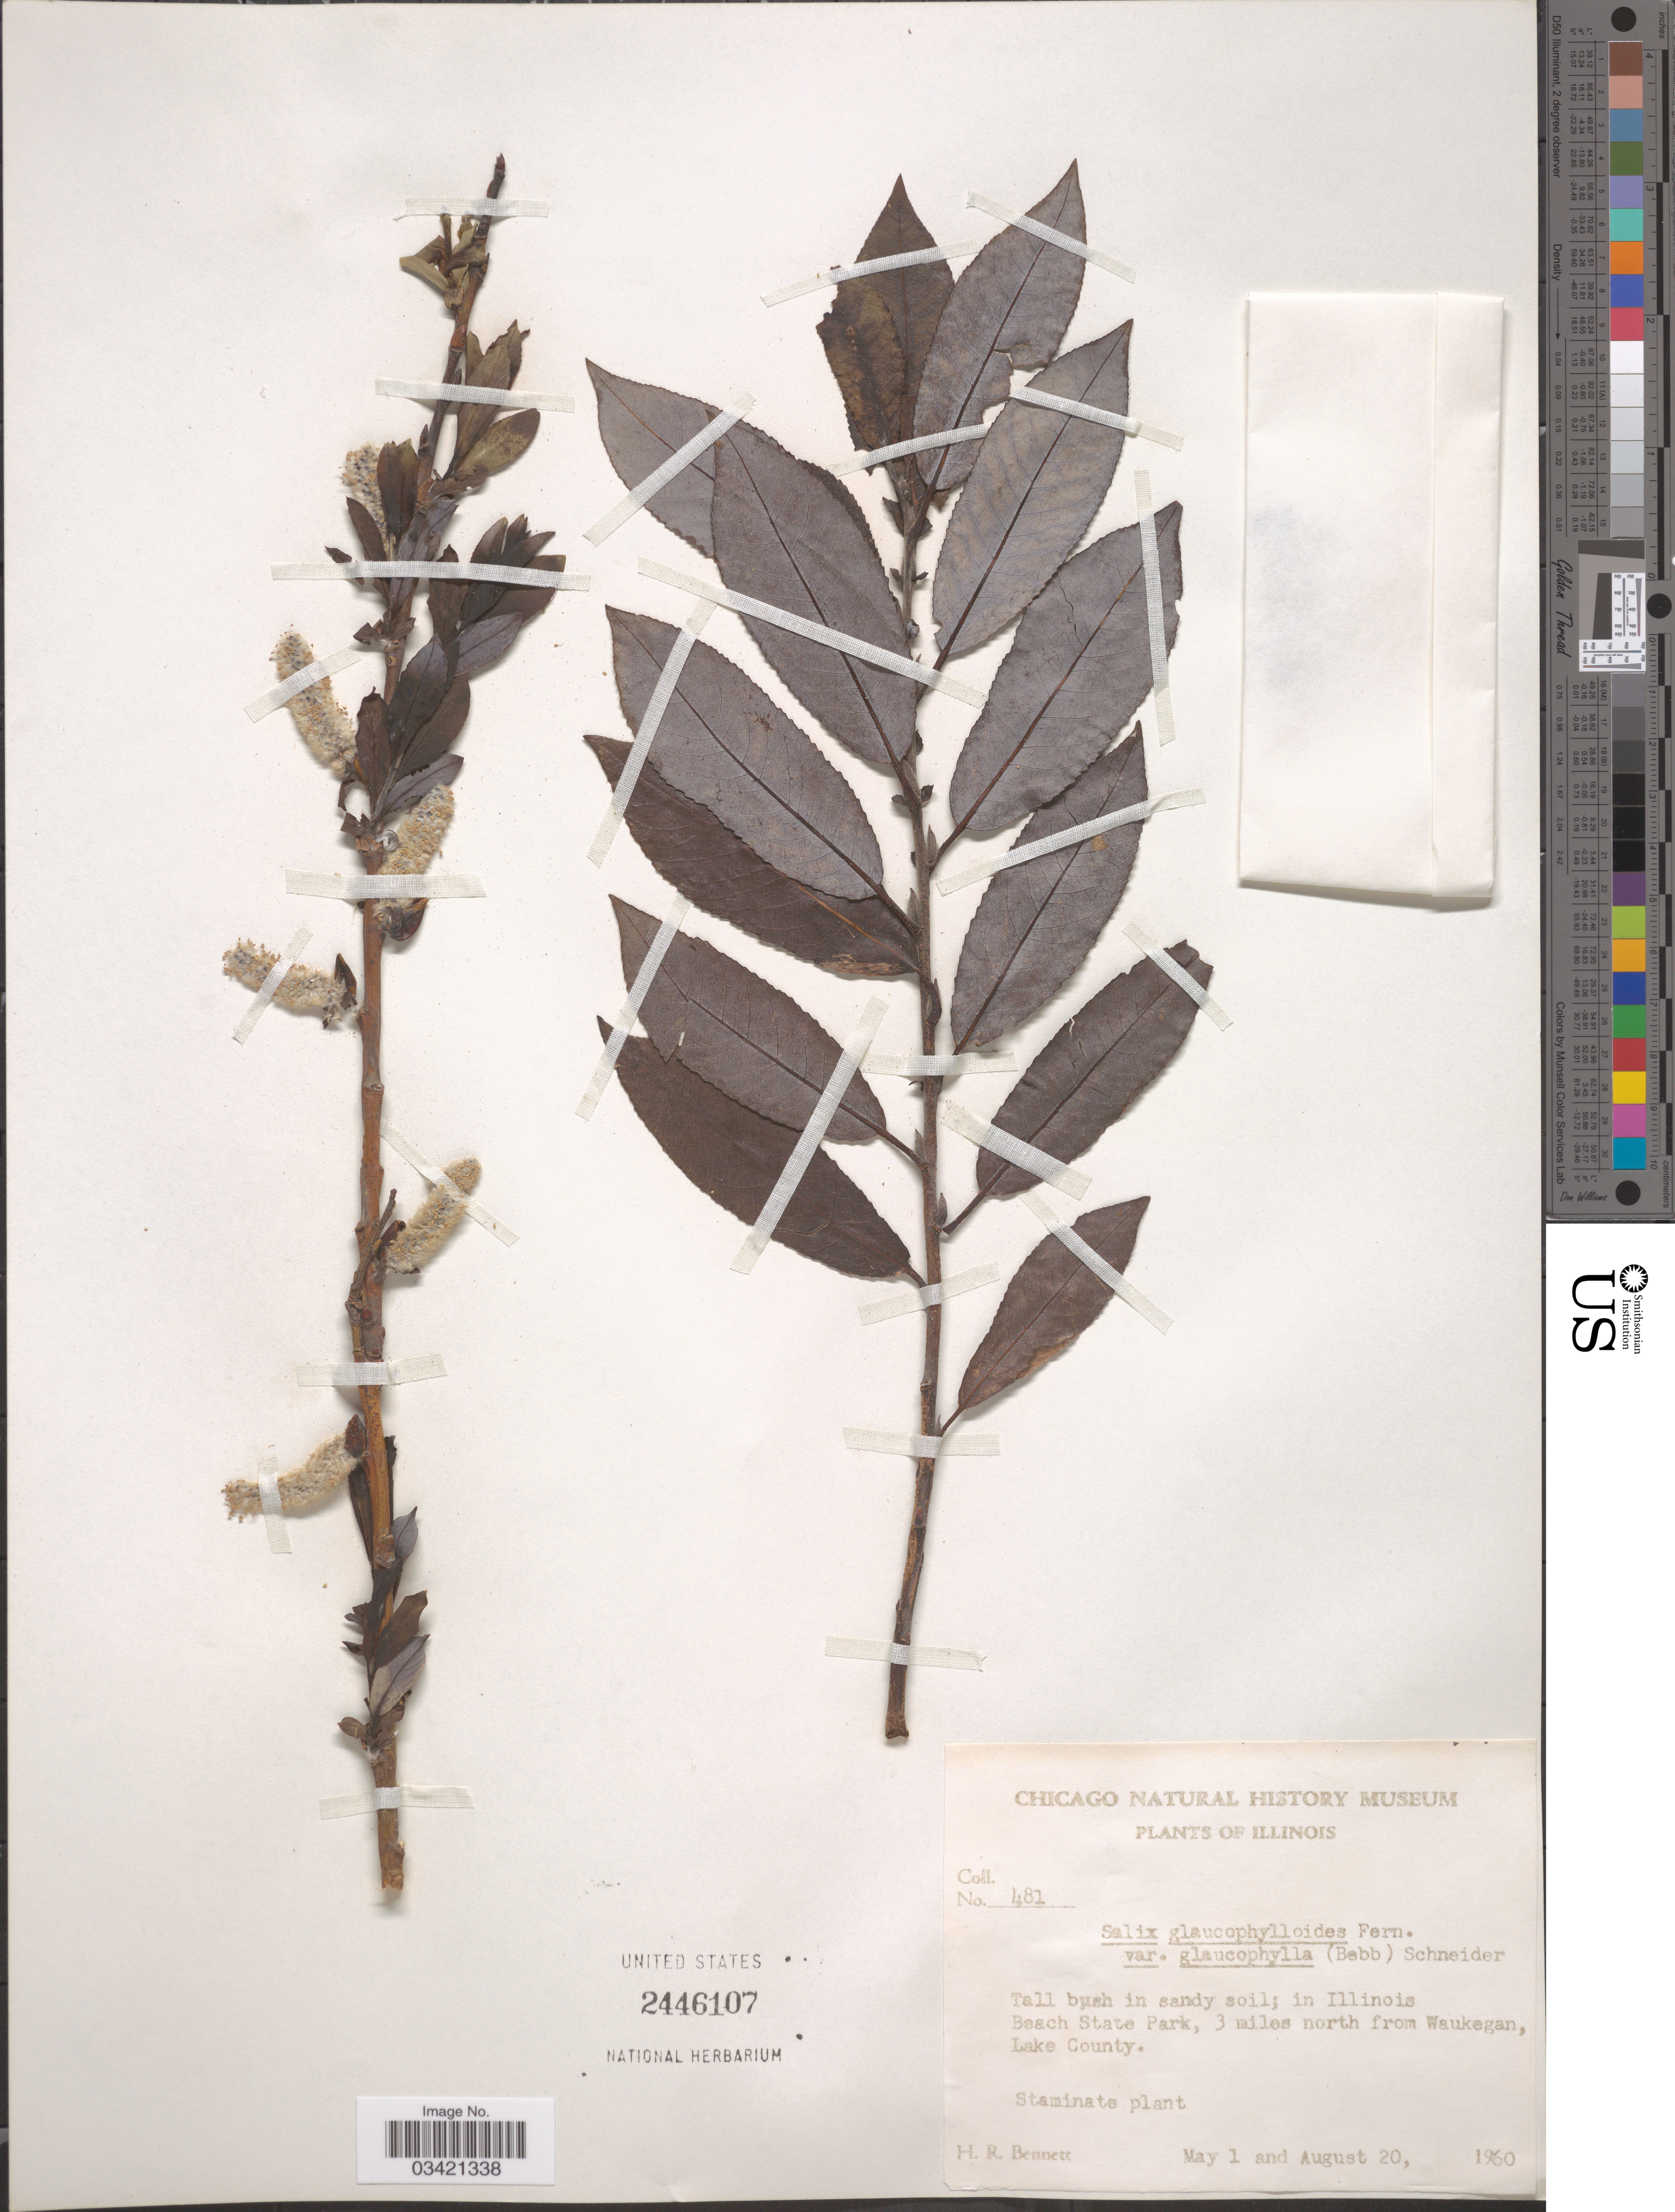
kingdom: Plantae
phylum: Tracheophyta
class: Magnoliopsida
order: Malpighiales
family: Salicaceae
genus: Salix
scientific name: Salix glaucophylloides var. glaucophylla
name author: (Bebb) C.K. Schneid.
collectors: H. R. Bennett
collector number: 481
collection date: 1960-05-01/1960-08-20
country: United States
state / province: Illinois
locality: In Illinois Beach State Park, 3 miles north from Waukegan, Lake County.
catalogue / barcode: US 2446107